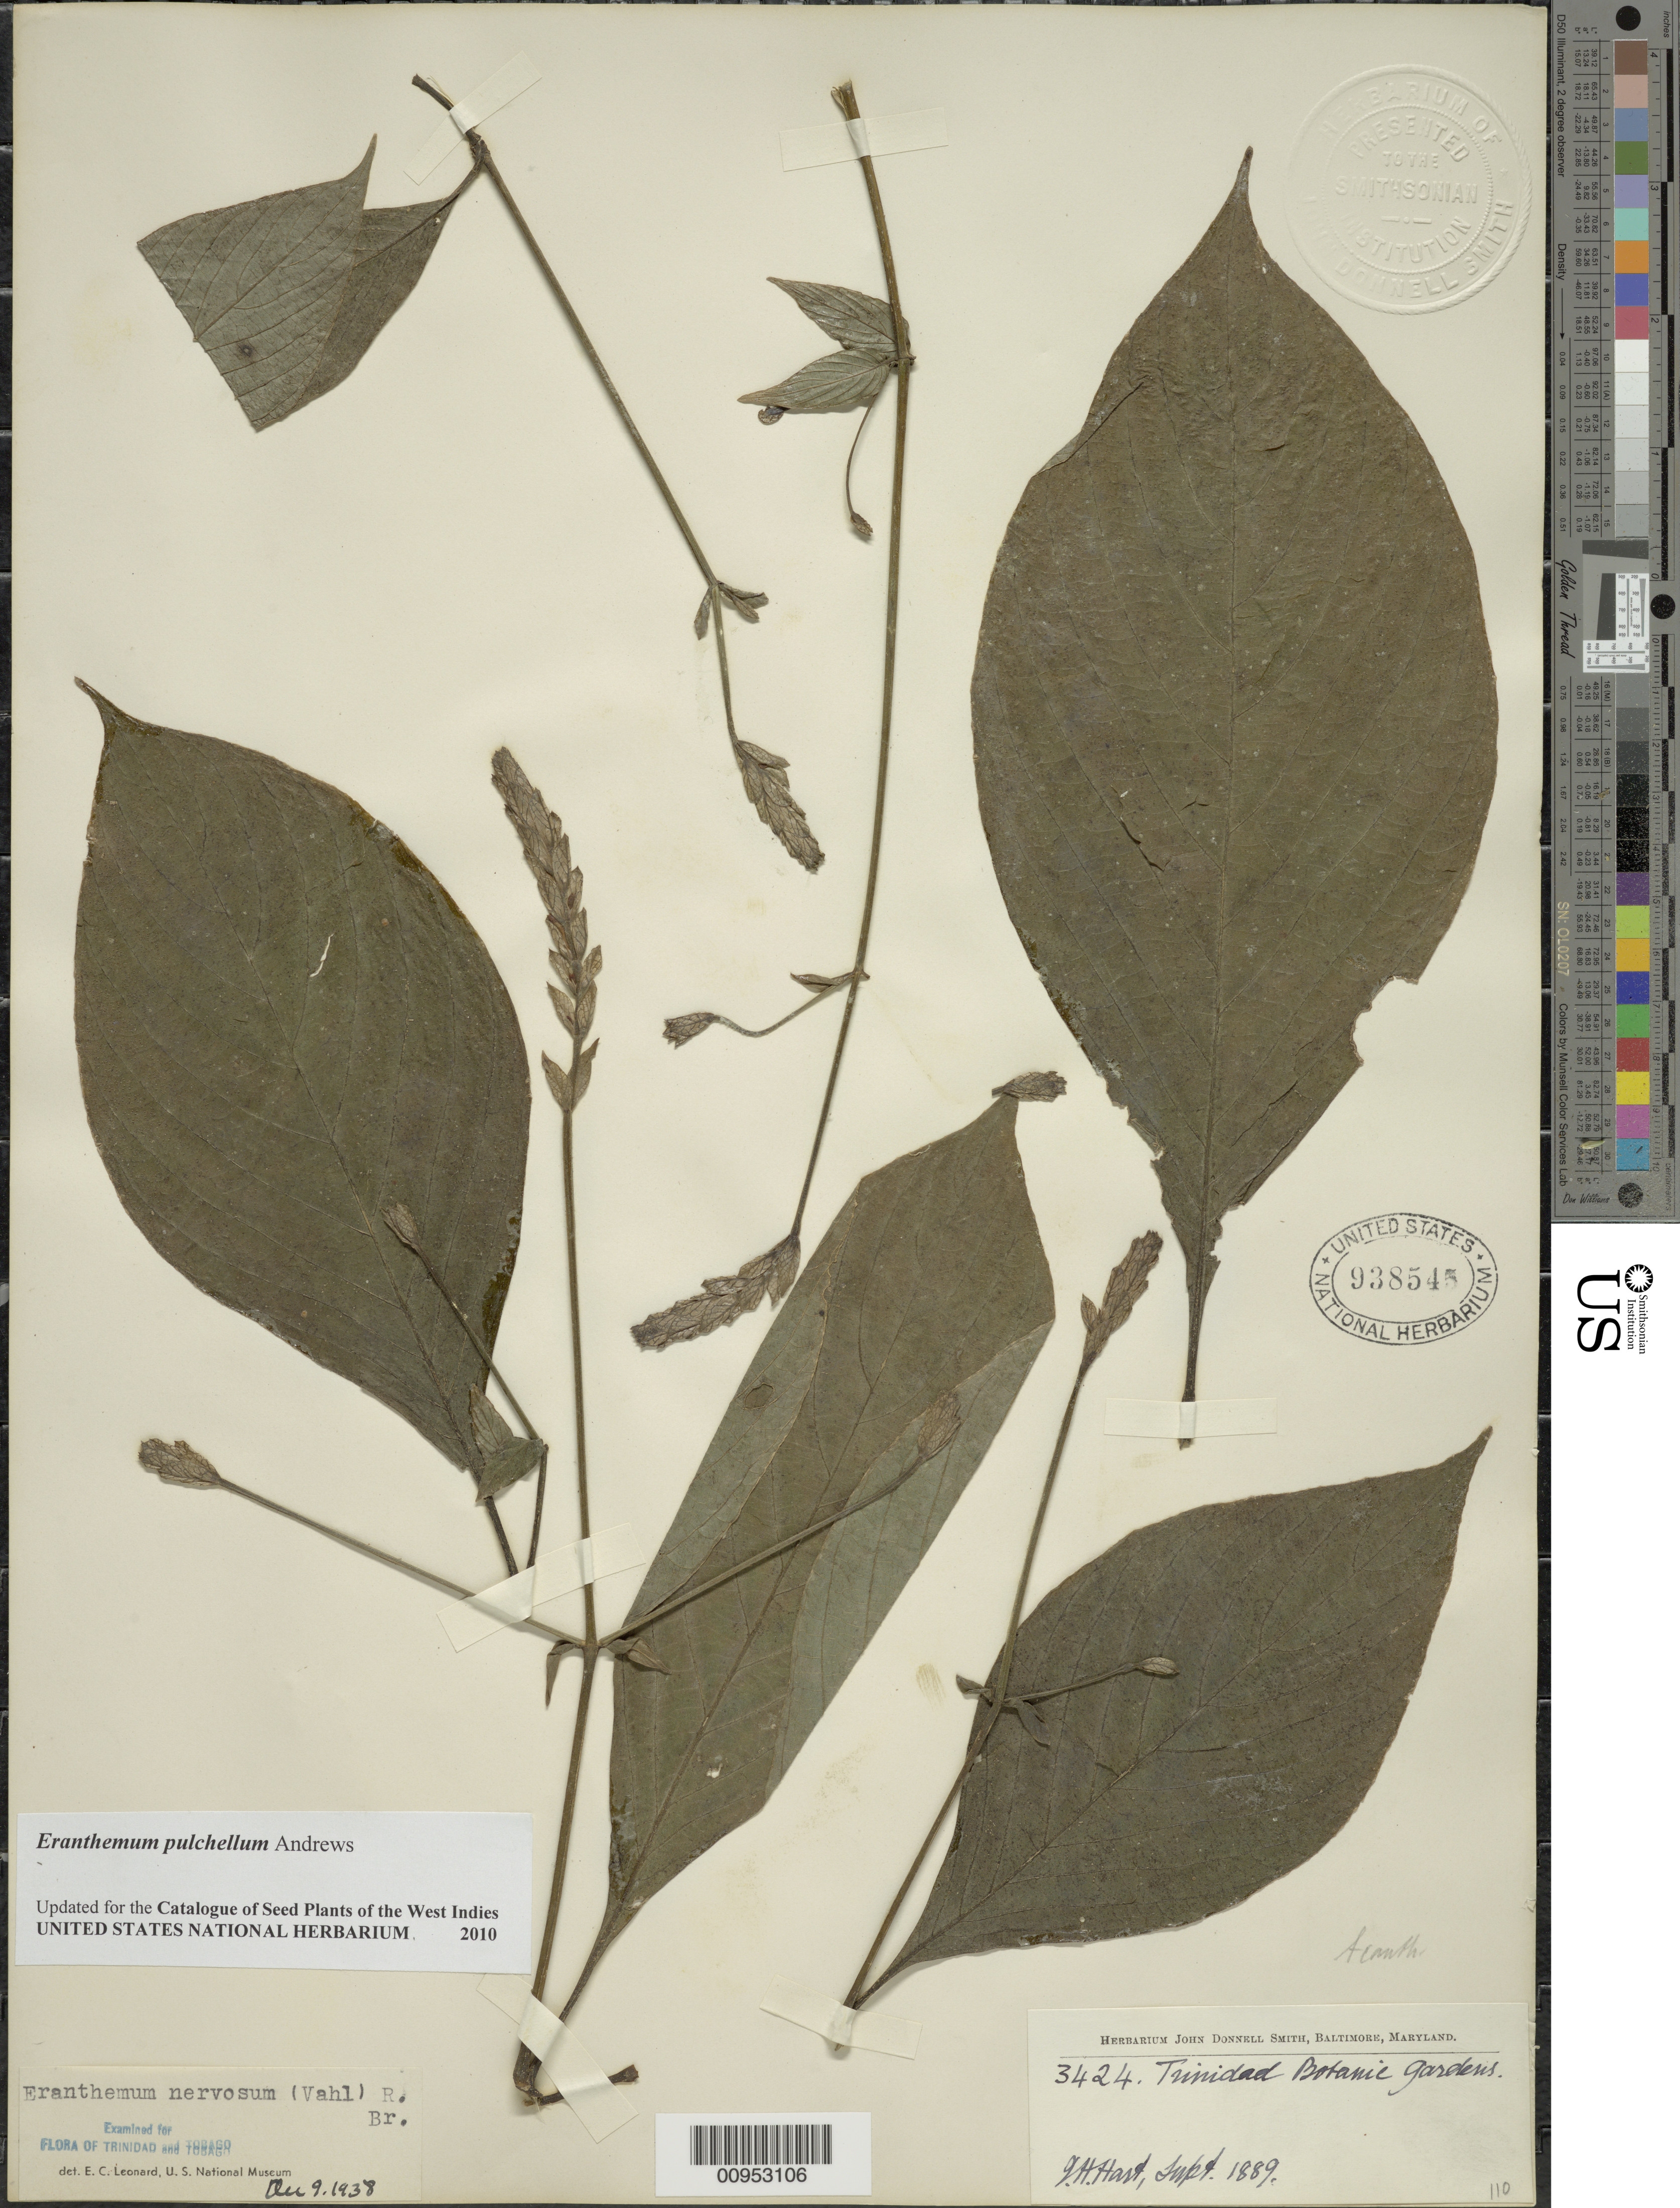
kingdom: Plantae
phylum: Tracheophyta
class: Magnoliopsida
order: Lamiales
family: Acanthaceae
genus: Eranthemum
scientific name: Eranthemum pulchellum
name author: Andrews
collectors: J. H. Hart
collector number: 3424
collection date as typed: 1889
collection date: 1889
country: Trinidad and Tobago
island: Trinidad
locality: Trinidad Botanic Gardens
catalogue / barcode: US 938545